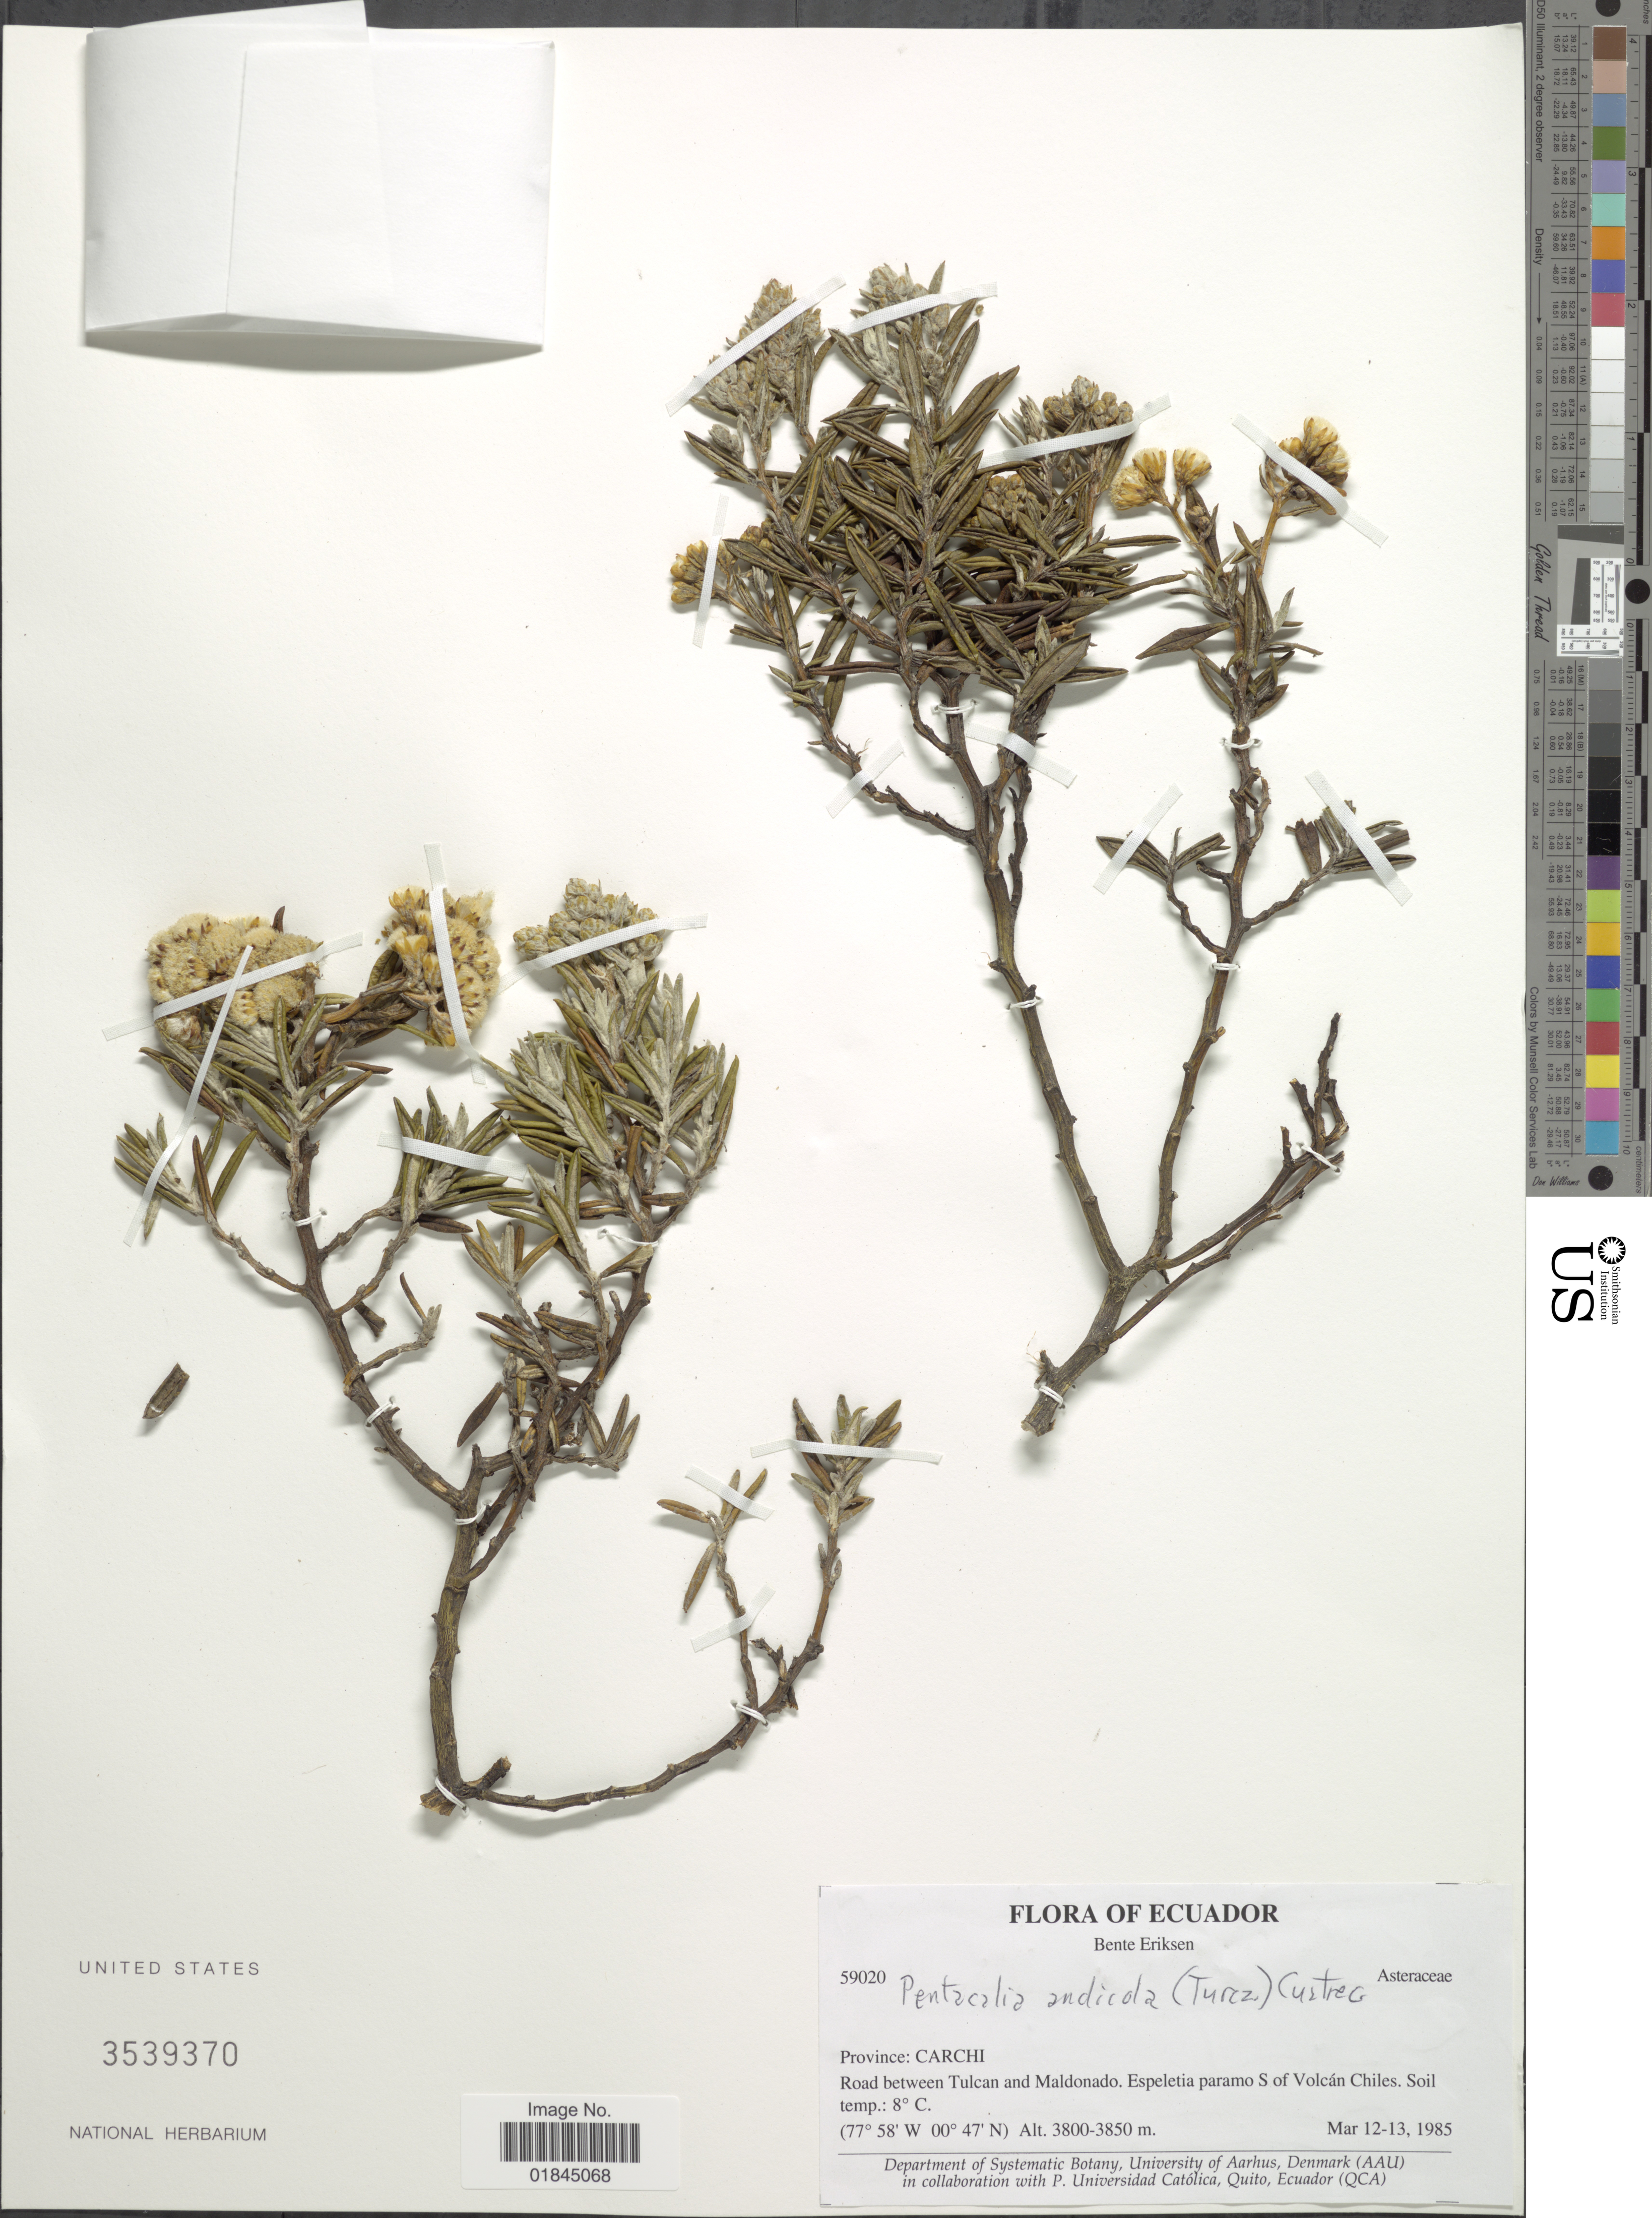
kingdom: Plantae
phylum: Tracheophyta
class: Magnoliopsida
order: Asterales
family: Asteraceae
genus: Pentacalia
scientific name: Pentacalia andicola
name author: (Turcz.) Cuatrec.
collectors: B. Eriksen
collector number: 59020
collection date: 1985-03-12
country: Ecuador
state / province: Carchi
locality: Road between Tulcan and Maldonado Espeletia paramo S of Volcan Chiles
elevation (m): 3800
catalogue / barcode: US 3539370